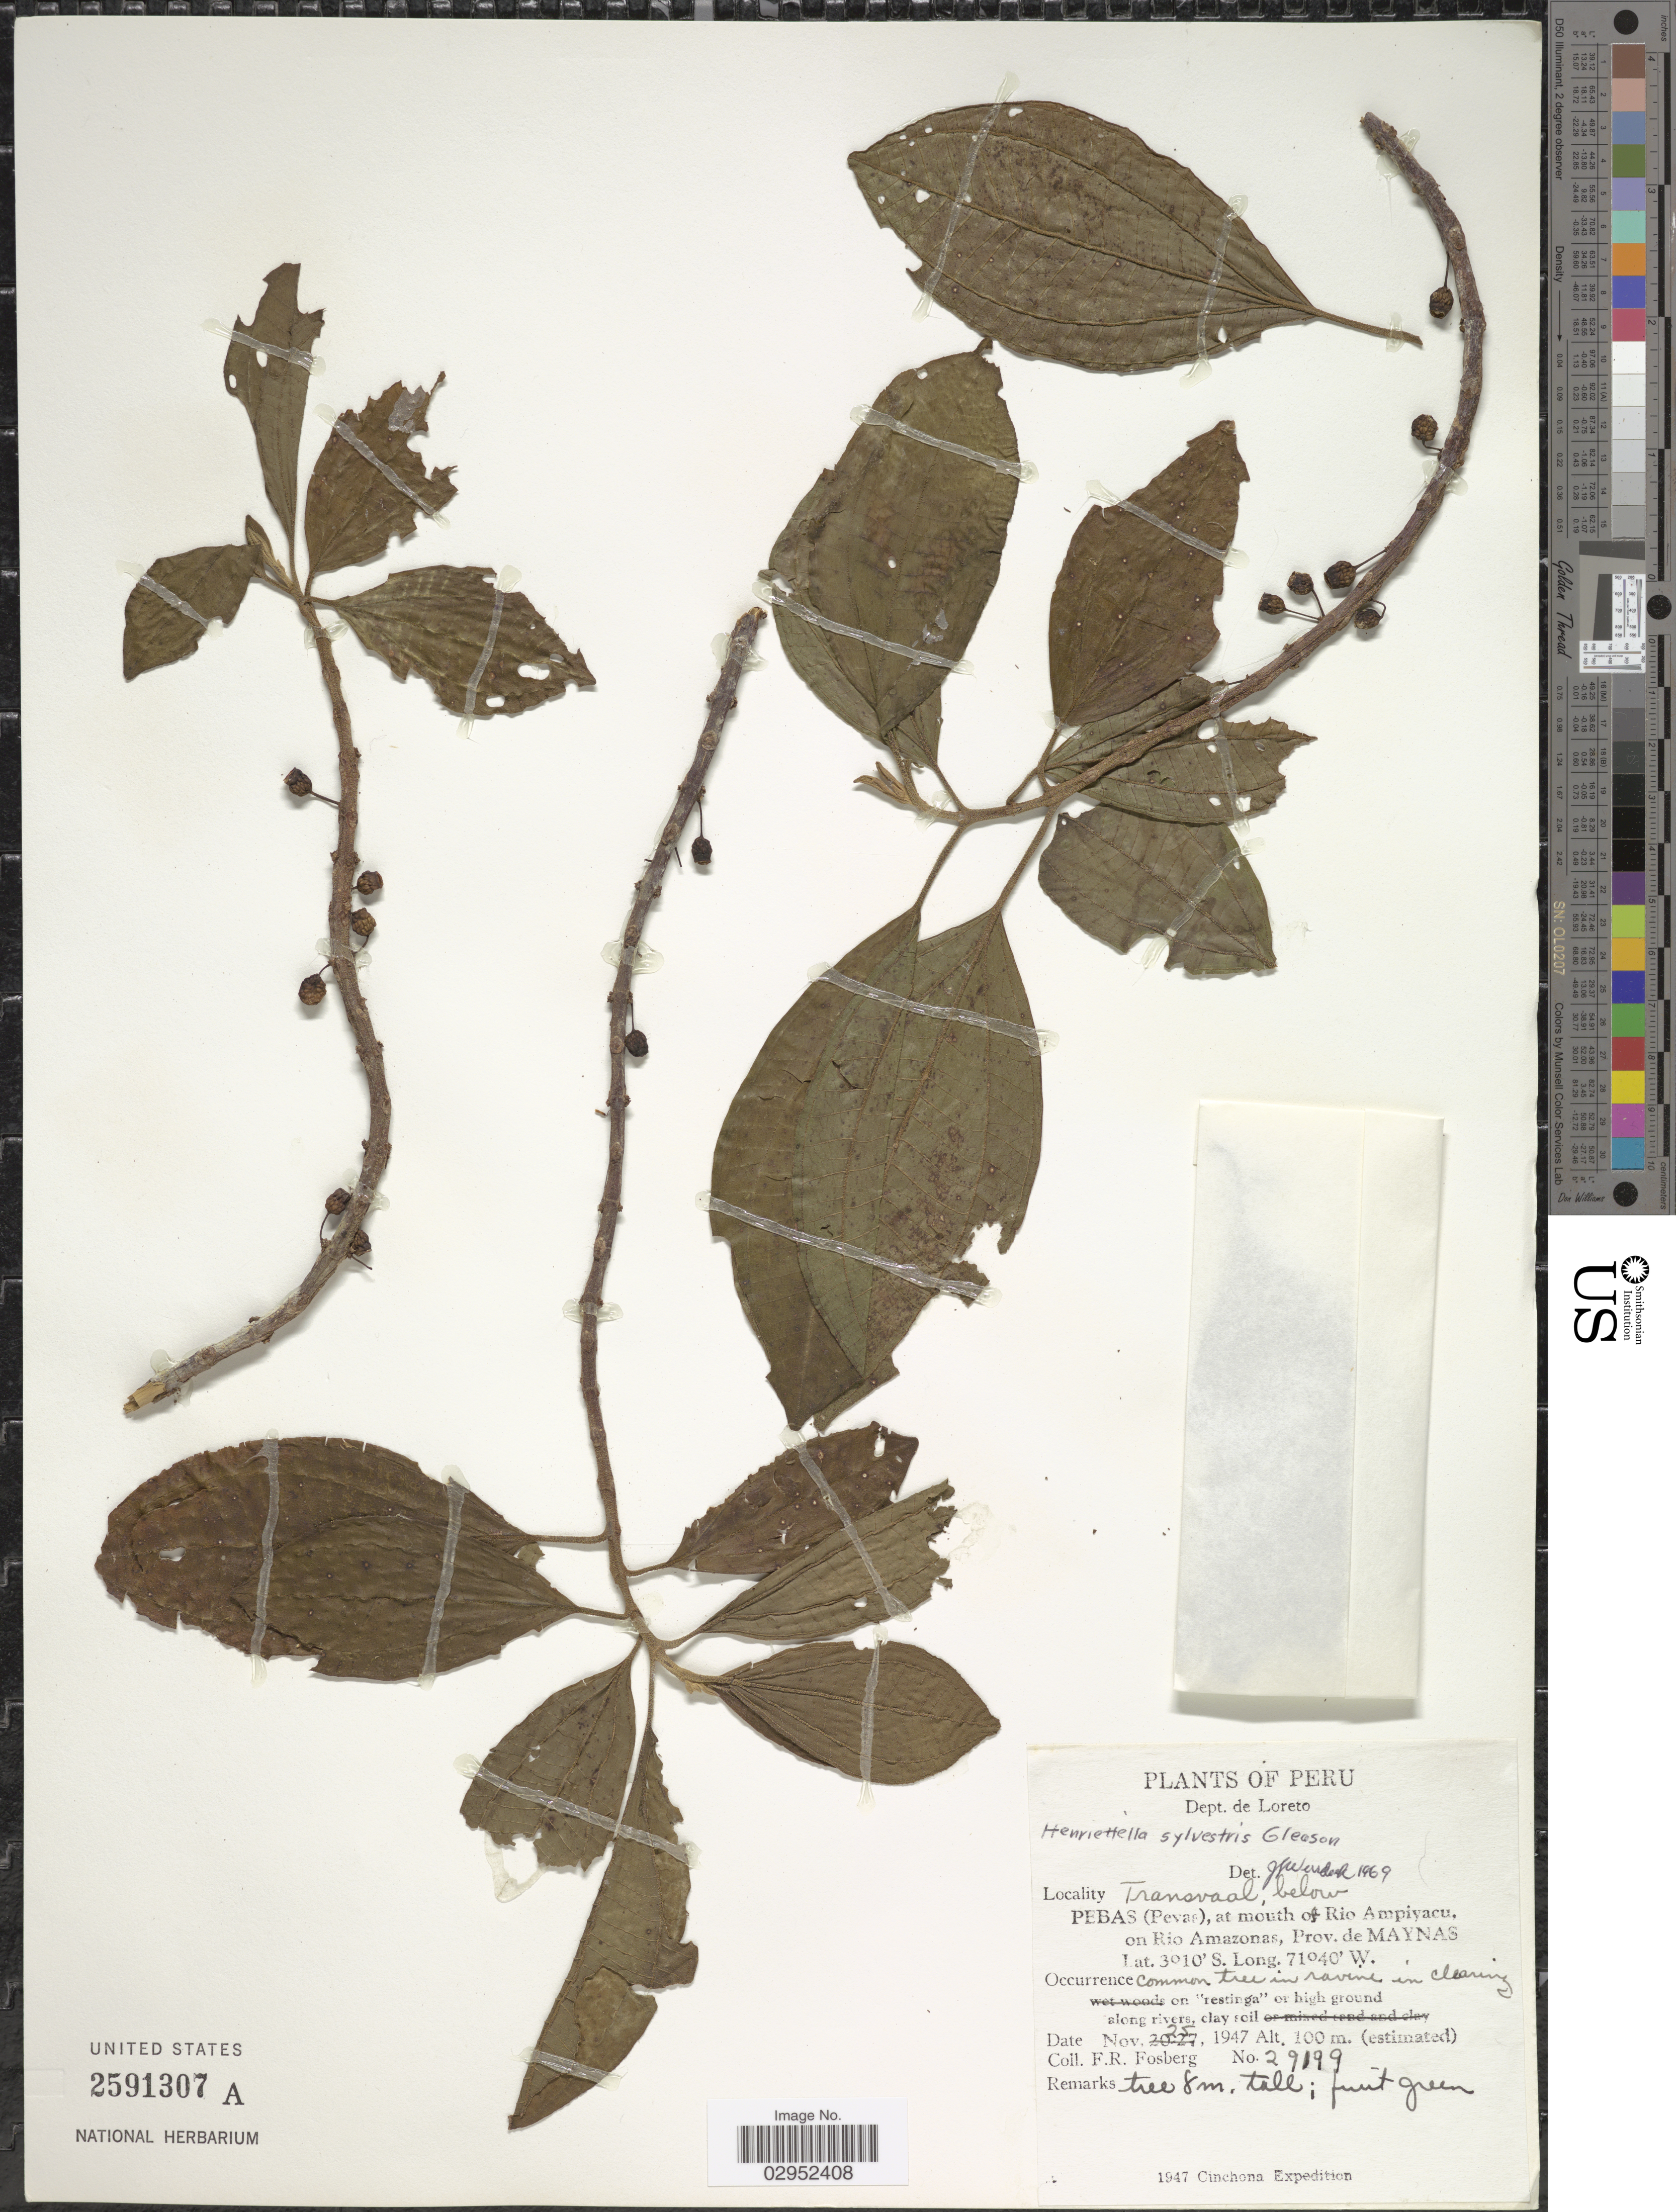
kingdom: Plantae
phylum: Tracheophyta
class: Magnoliopsida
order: Myrtales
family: Melastomataceae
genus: Henriettea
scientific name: Henriettea fascicularis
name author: (Sw.) M. Gómez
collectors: F. R. Fosberg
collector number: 29199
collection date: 1947-11-25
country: Peru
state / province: Loreto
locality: Dept. Loreto. Transvaal, below. Pebas (Pevas), at mouth of Rio Ampiyacu, on Rio Amazonas, Prov. de Maynas.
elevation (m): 100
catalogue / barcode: US 2591307A